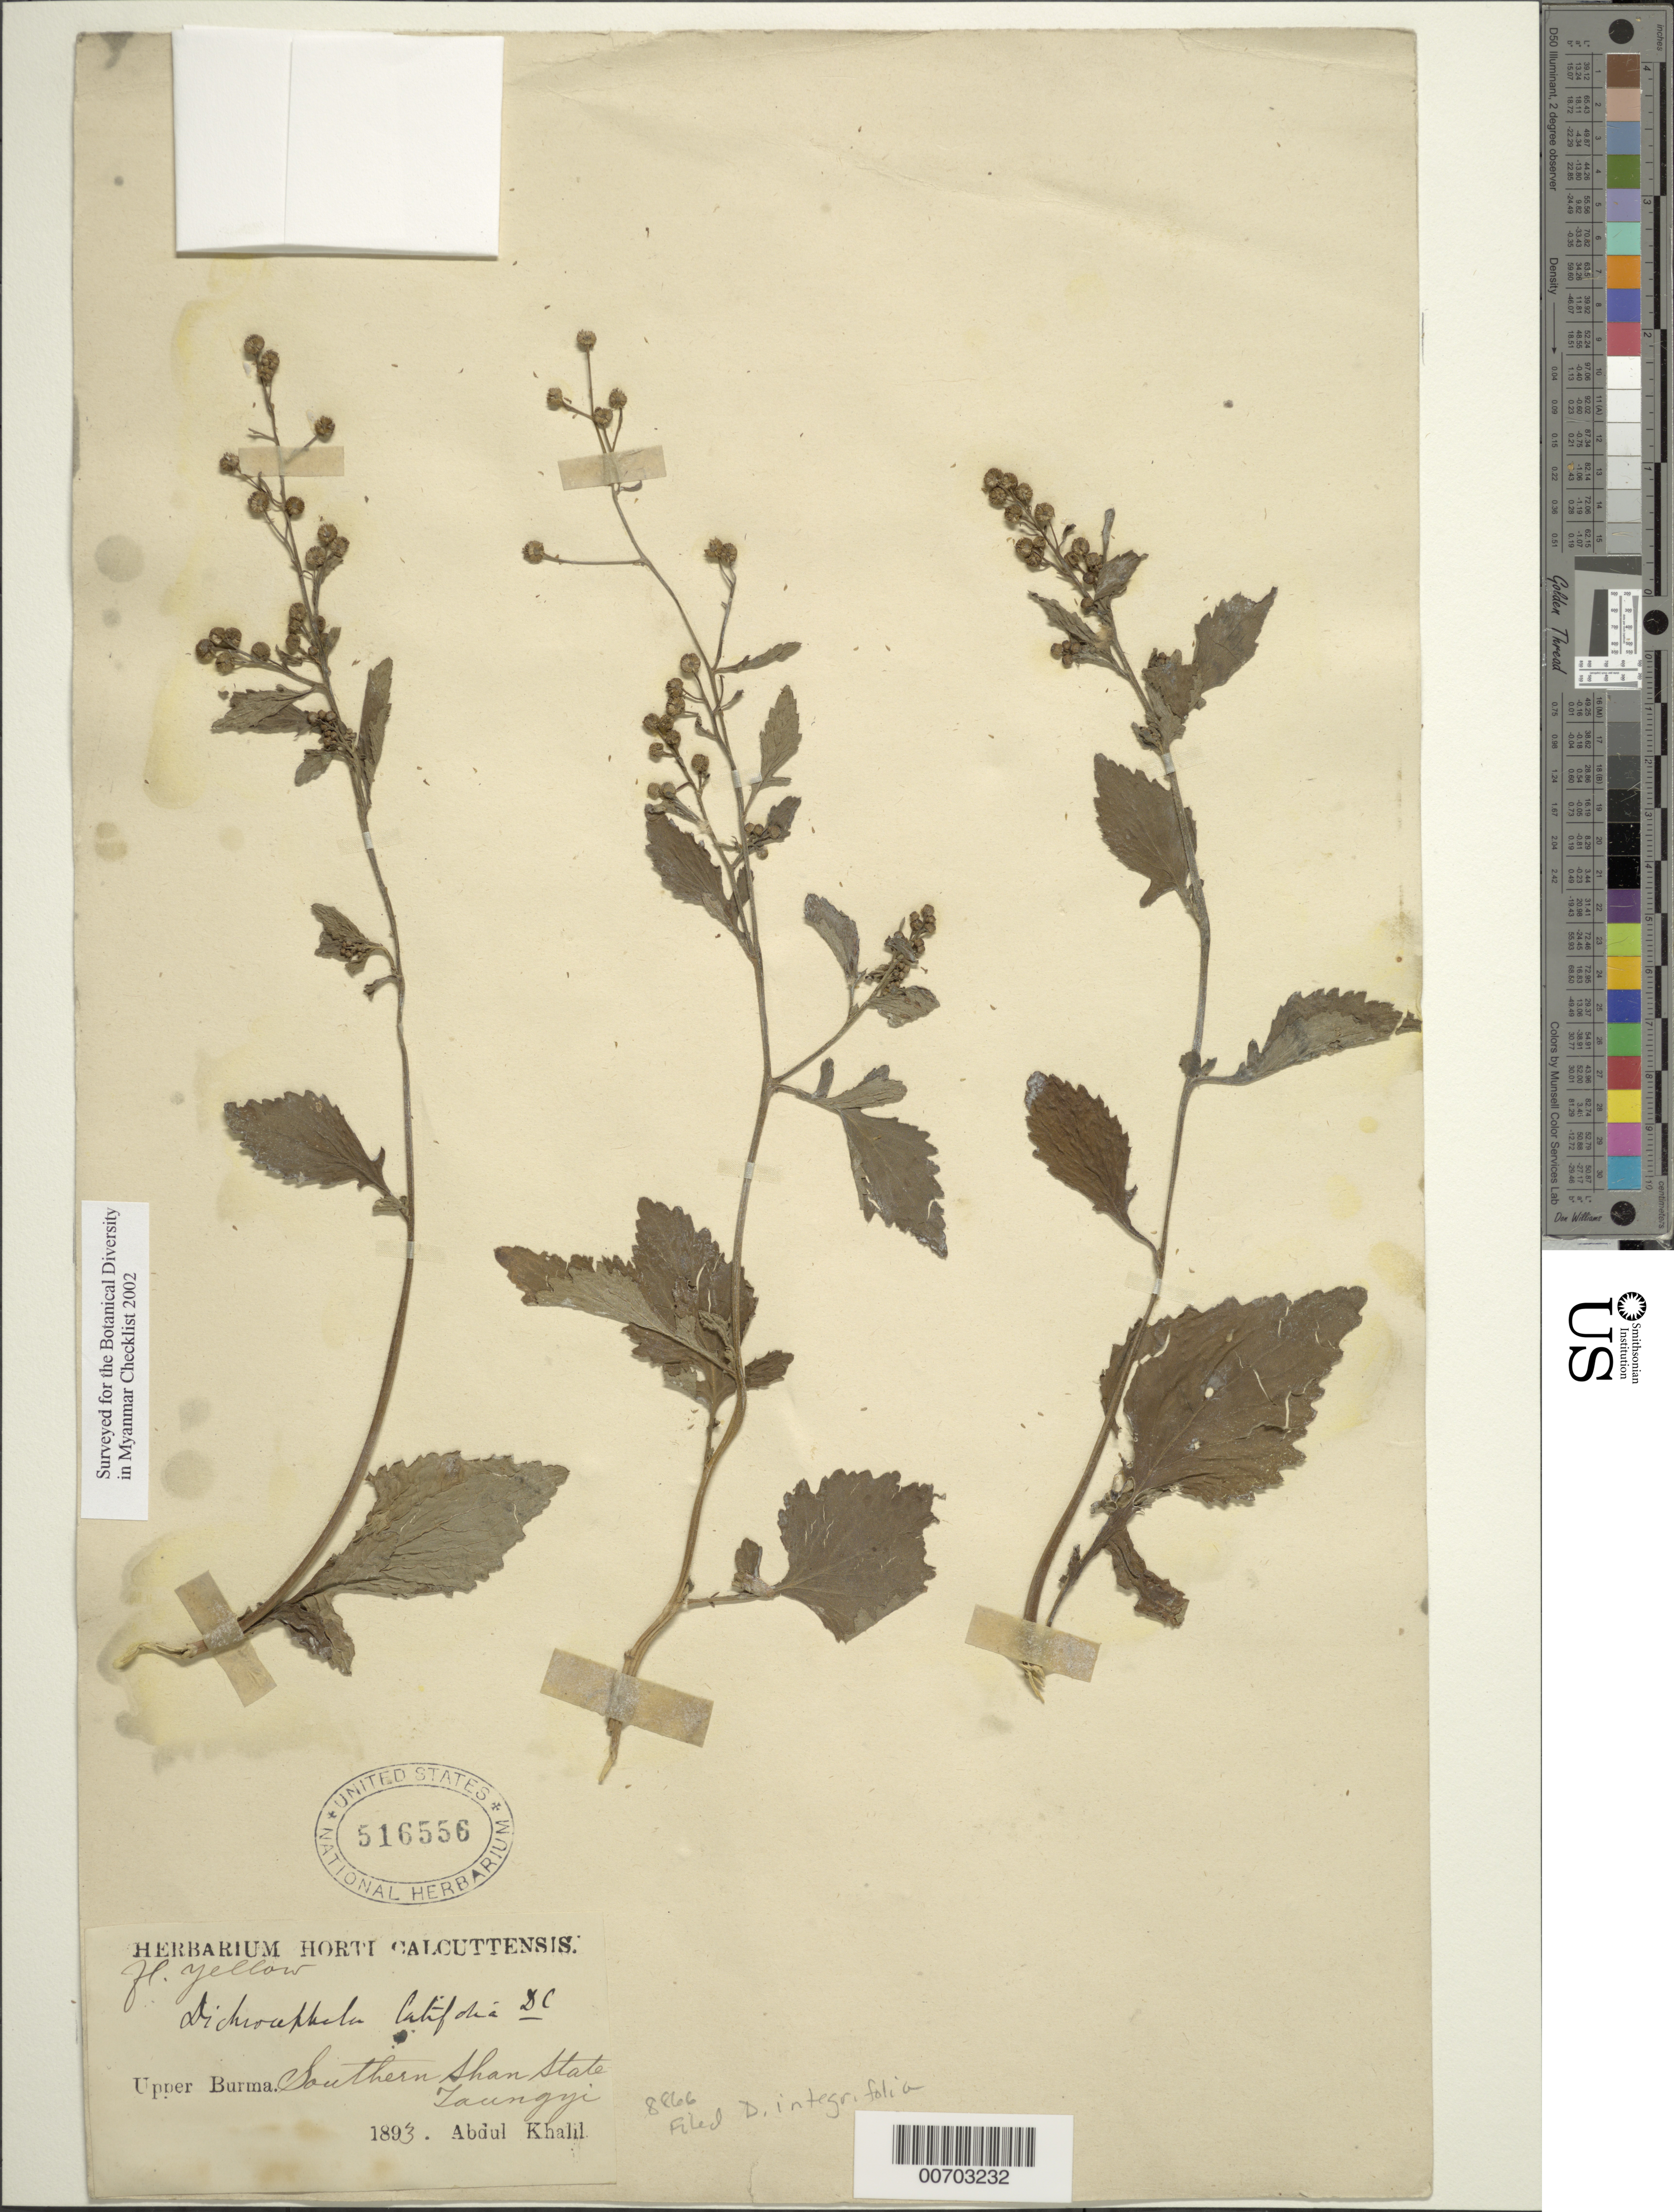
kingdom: Plantae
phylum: Tracheophyta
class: Magnoliopsida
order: Asterales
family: Asteraceae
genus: Dichrocephala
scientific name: Dichrocephala integrifolia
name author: (L. f.) Kuntze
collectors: A. Khalil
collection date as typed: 1893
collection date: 1893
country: Myanmar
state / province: Shan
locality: Southern Shan State, Taungyi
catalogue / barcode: US 516556